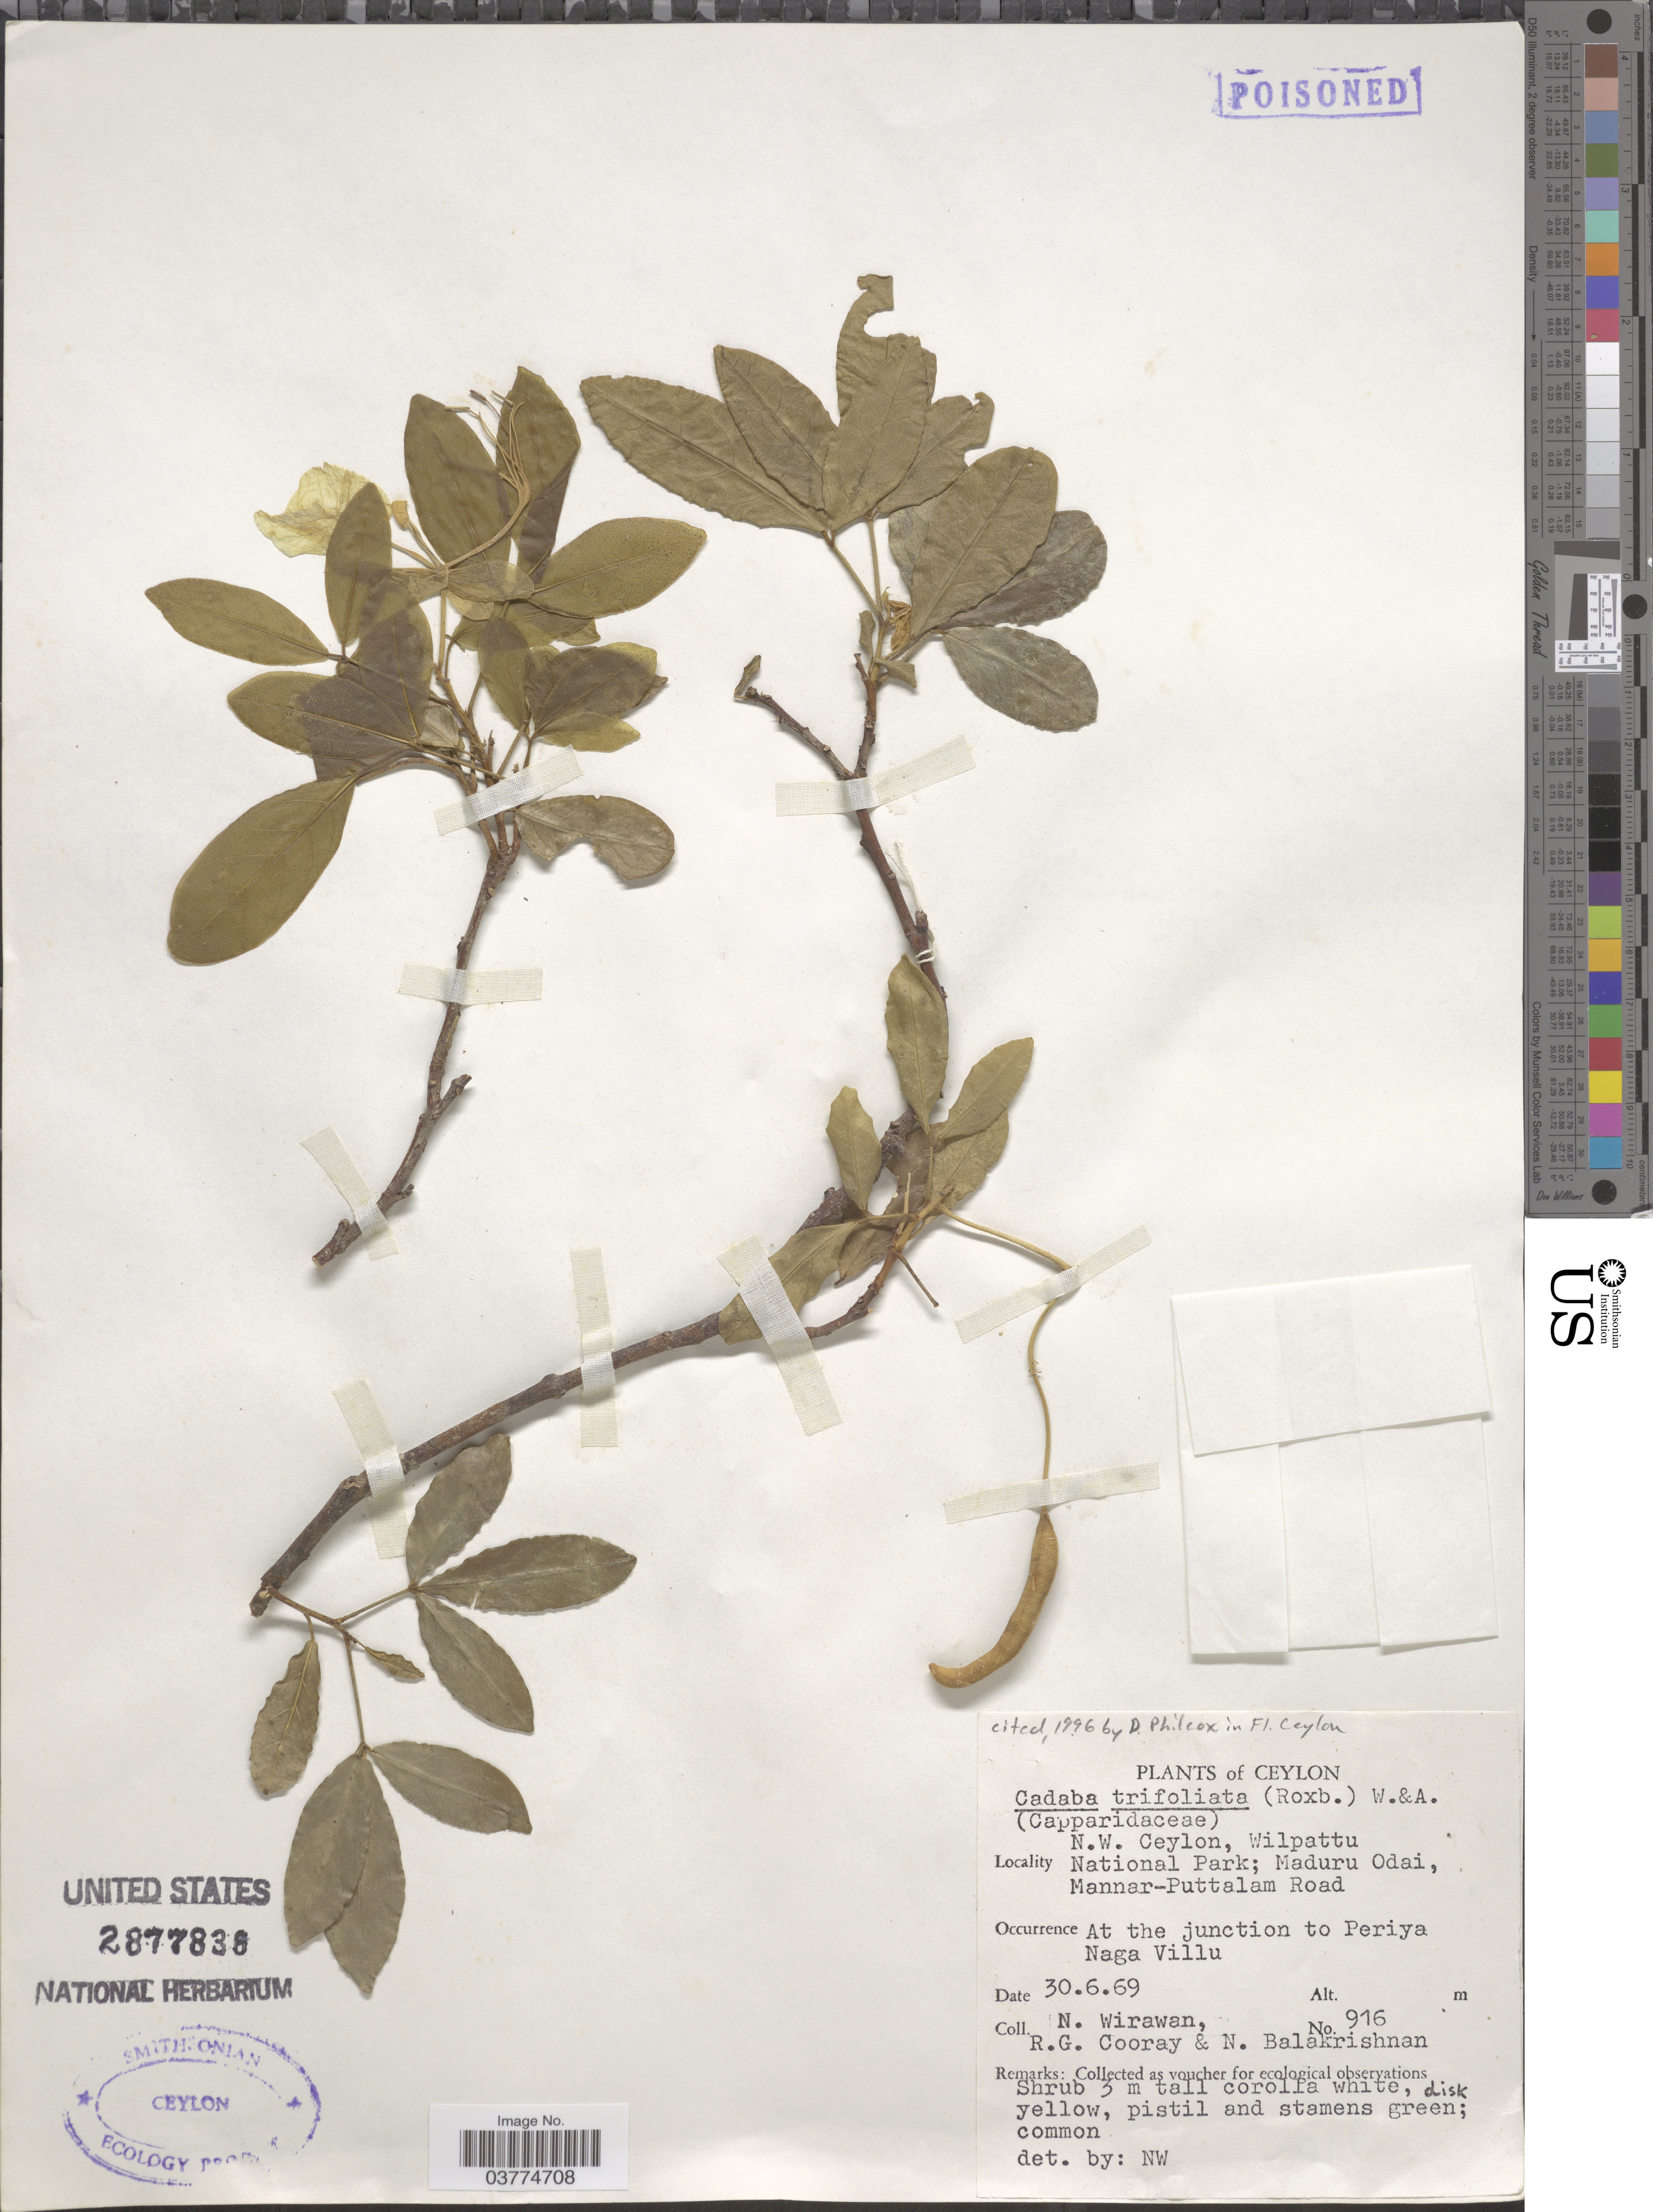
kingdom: Plantae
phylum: Tracheophyta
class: Magnoliopsida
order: Brassicales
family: Capparaceae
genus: Cadaba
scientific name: Cadaba trifoliata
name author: (Roxb.) Wight & Arn.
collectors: N. Wirawan, R. Cooray & N. Balakrishnan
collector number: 916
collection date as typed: Transcribed d/m/y: 30/6/69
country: Sri Lanka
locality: Ceylon. N.W. Ceylon, Wilpattu National Park; Maduru Odai, Mannar-Puttalam Road. At the junction to Periya Naga Villu.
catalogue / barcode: US 2877836